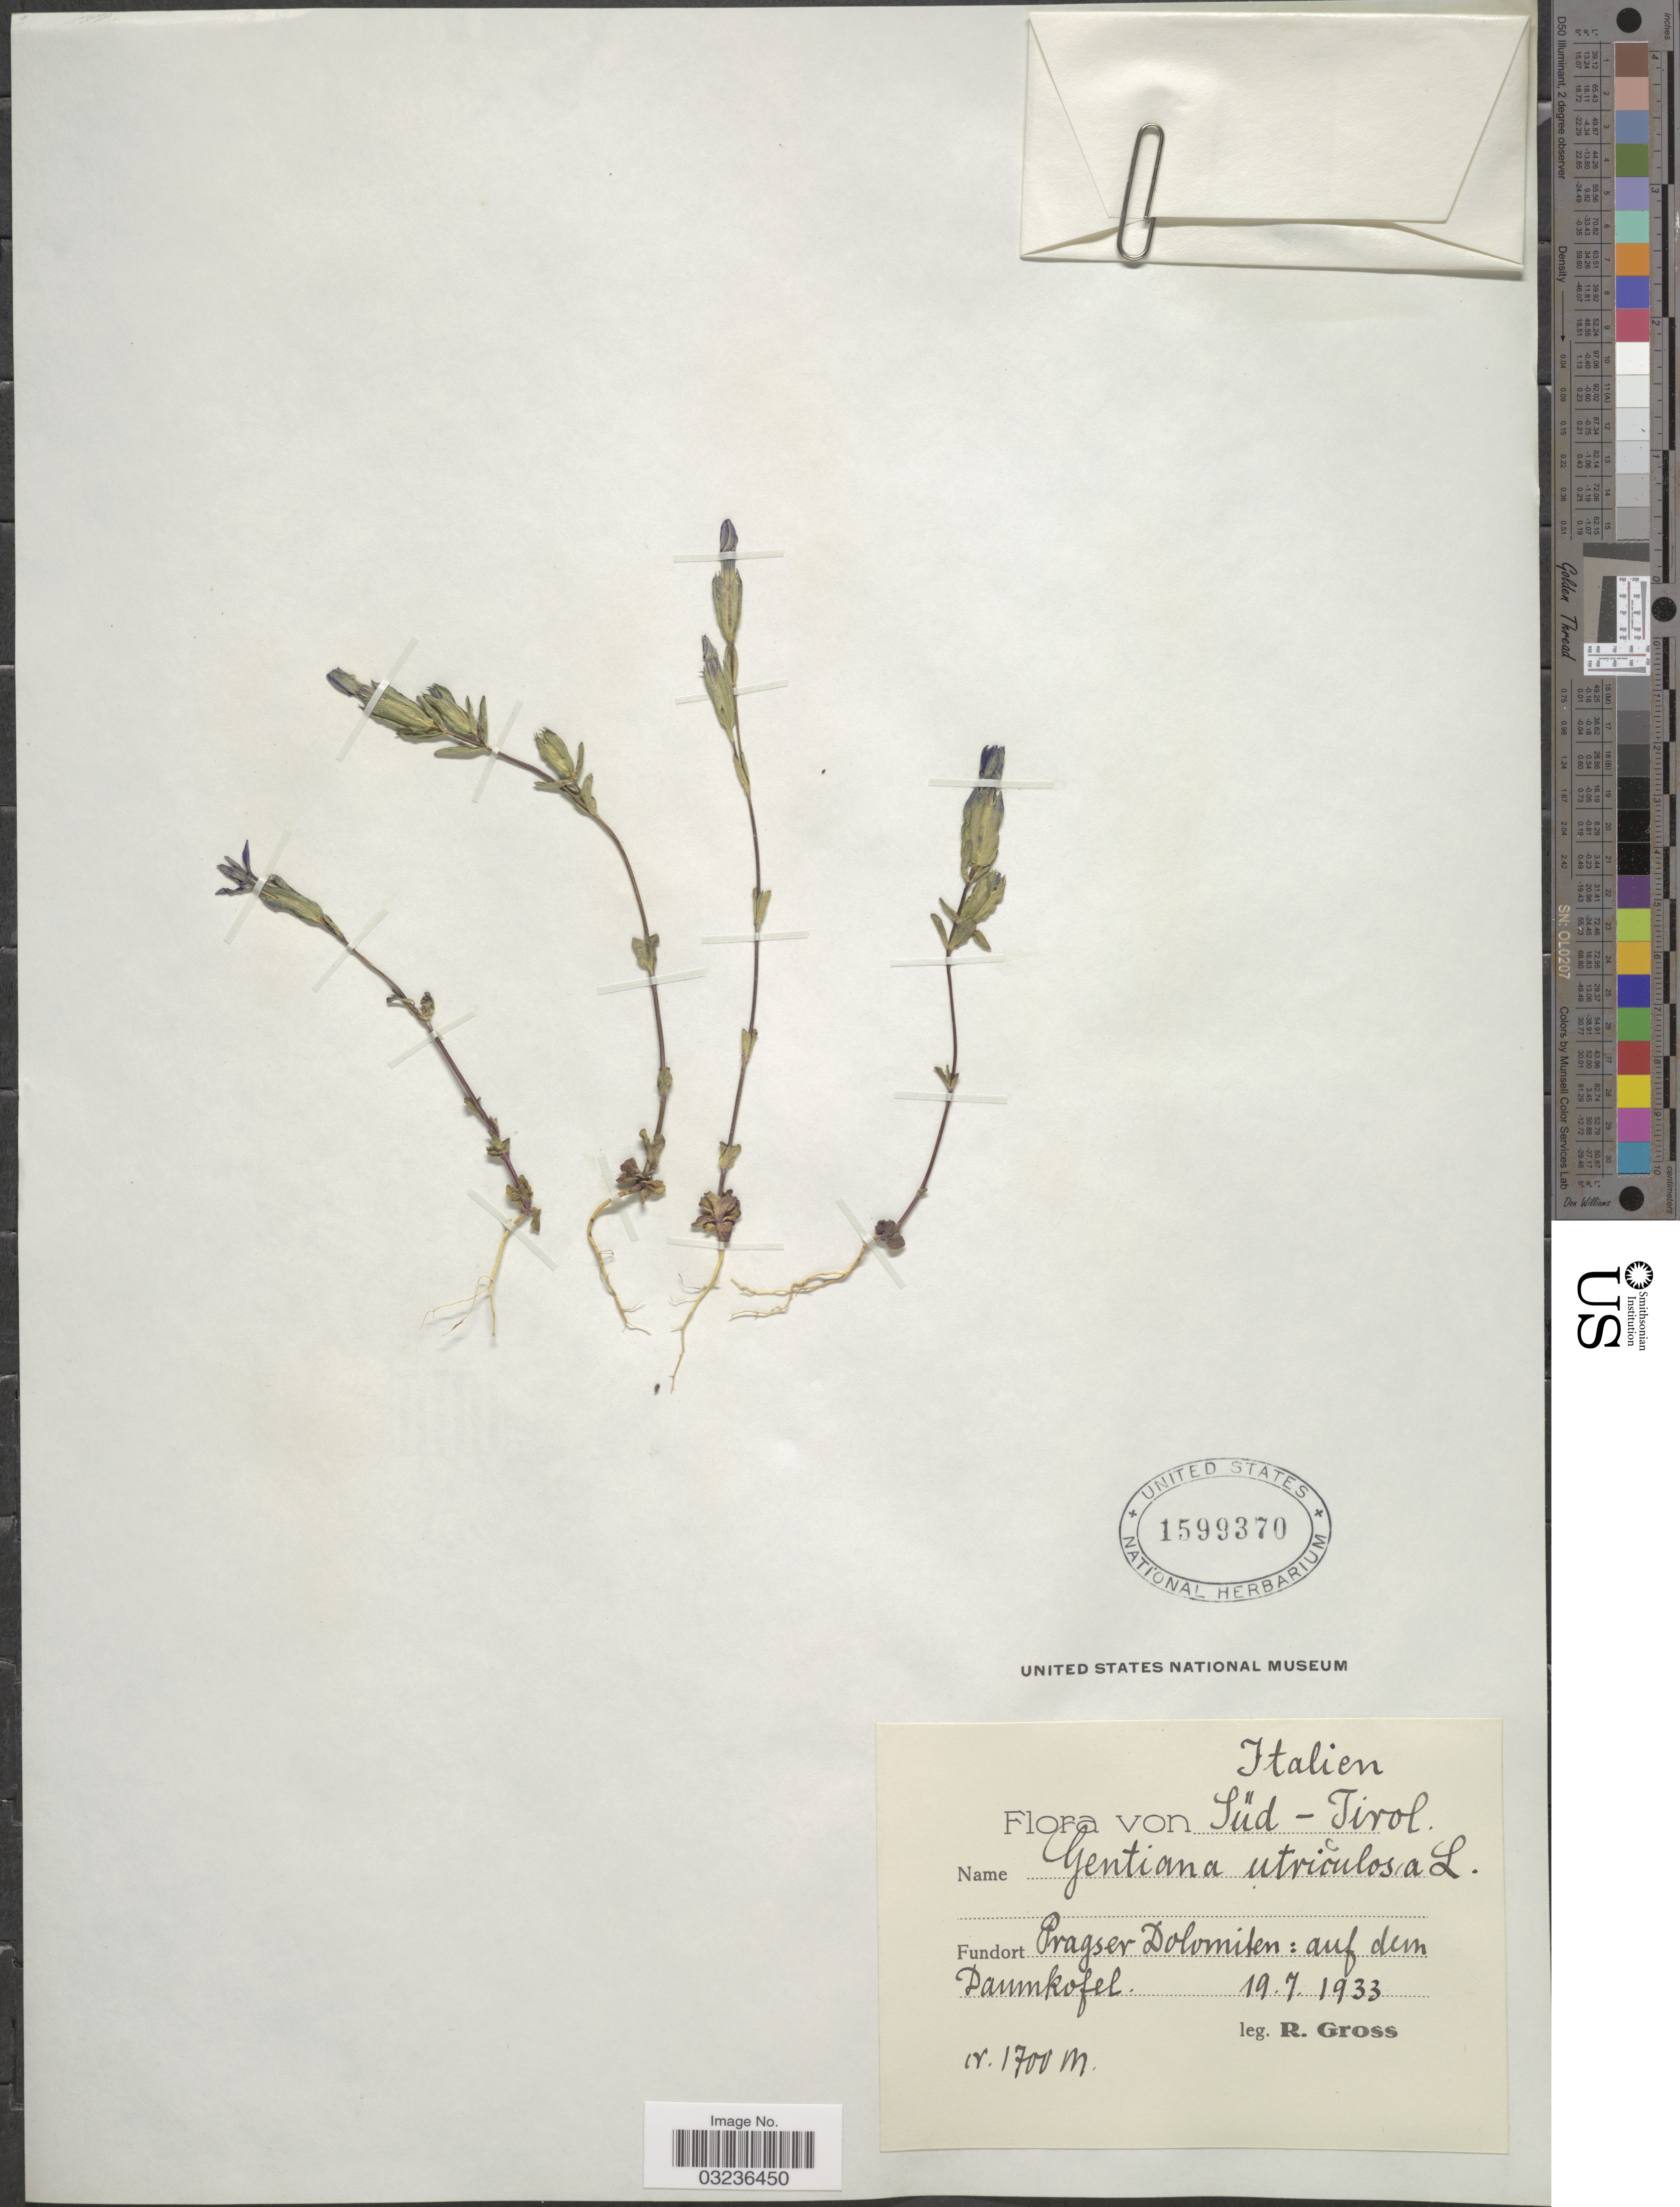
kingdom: Plantae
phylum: Tracheophyta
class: Magnoliopsida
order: Gentianales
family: Gentianaceae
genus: Gentiana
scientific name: Gentiana utriculosa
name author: L.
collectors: R. Gross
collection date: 1933-07-19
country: Italy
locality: Süd-Tirol. Pragser Dolomiten: auf dem Daumkofel.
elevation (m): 1700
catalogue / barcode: US 1599370